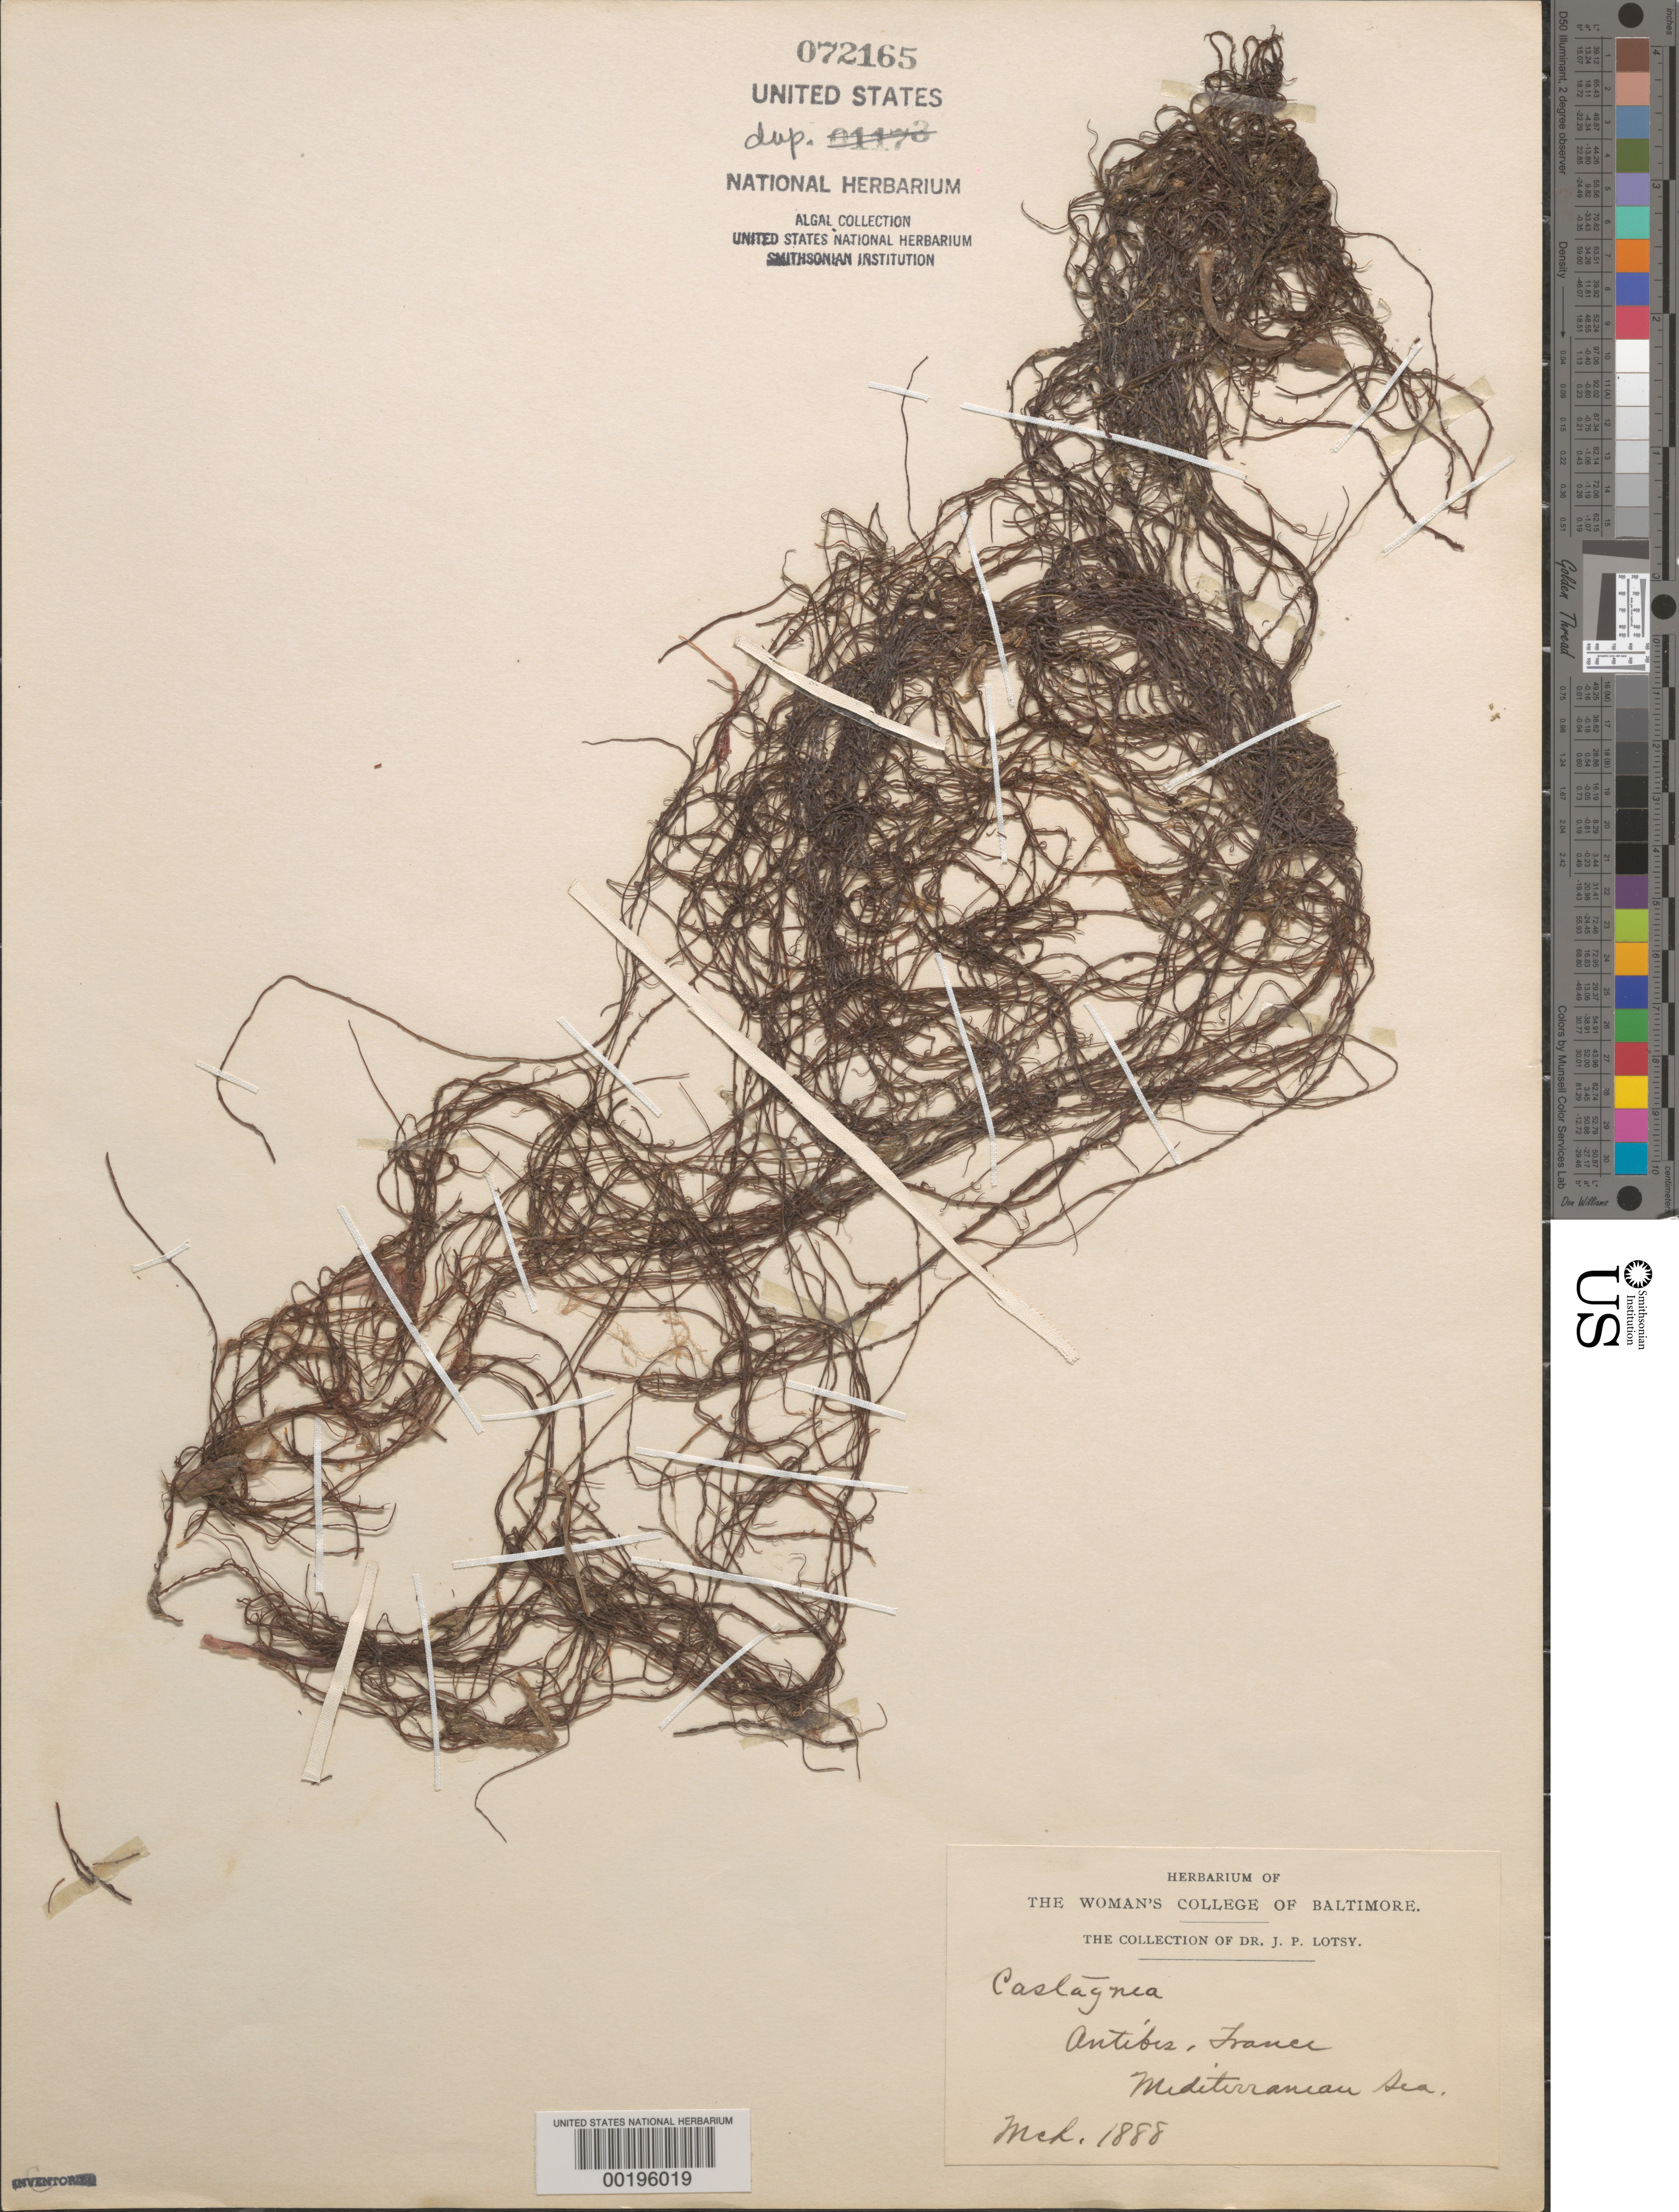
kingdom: Chromista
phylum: Ochrophyta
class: Phaeophyceae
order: Ectocarpales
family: Chordariaceae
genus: Castagnea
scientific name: Castagnea sp.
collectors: J. Lotsy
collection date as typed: Mar 1888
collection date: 1888-03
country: France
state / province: Provence-Alpes-Côte d'Azur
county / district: Alpes-Maritimes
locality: Antibes, Mediterranean Sea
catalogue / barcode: US 72165